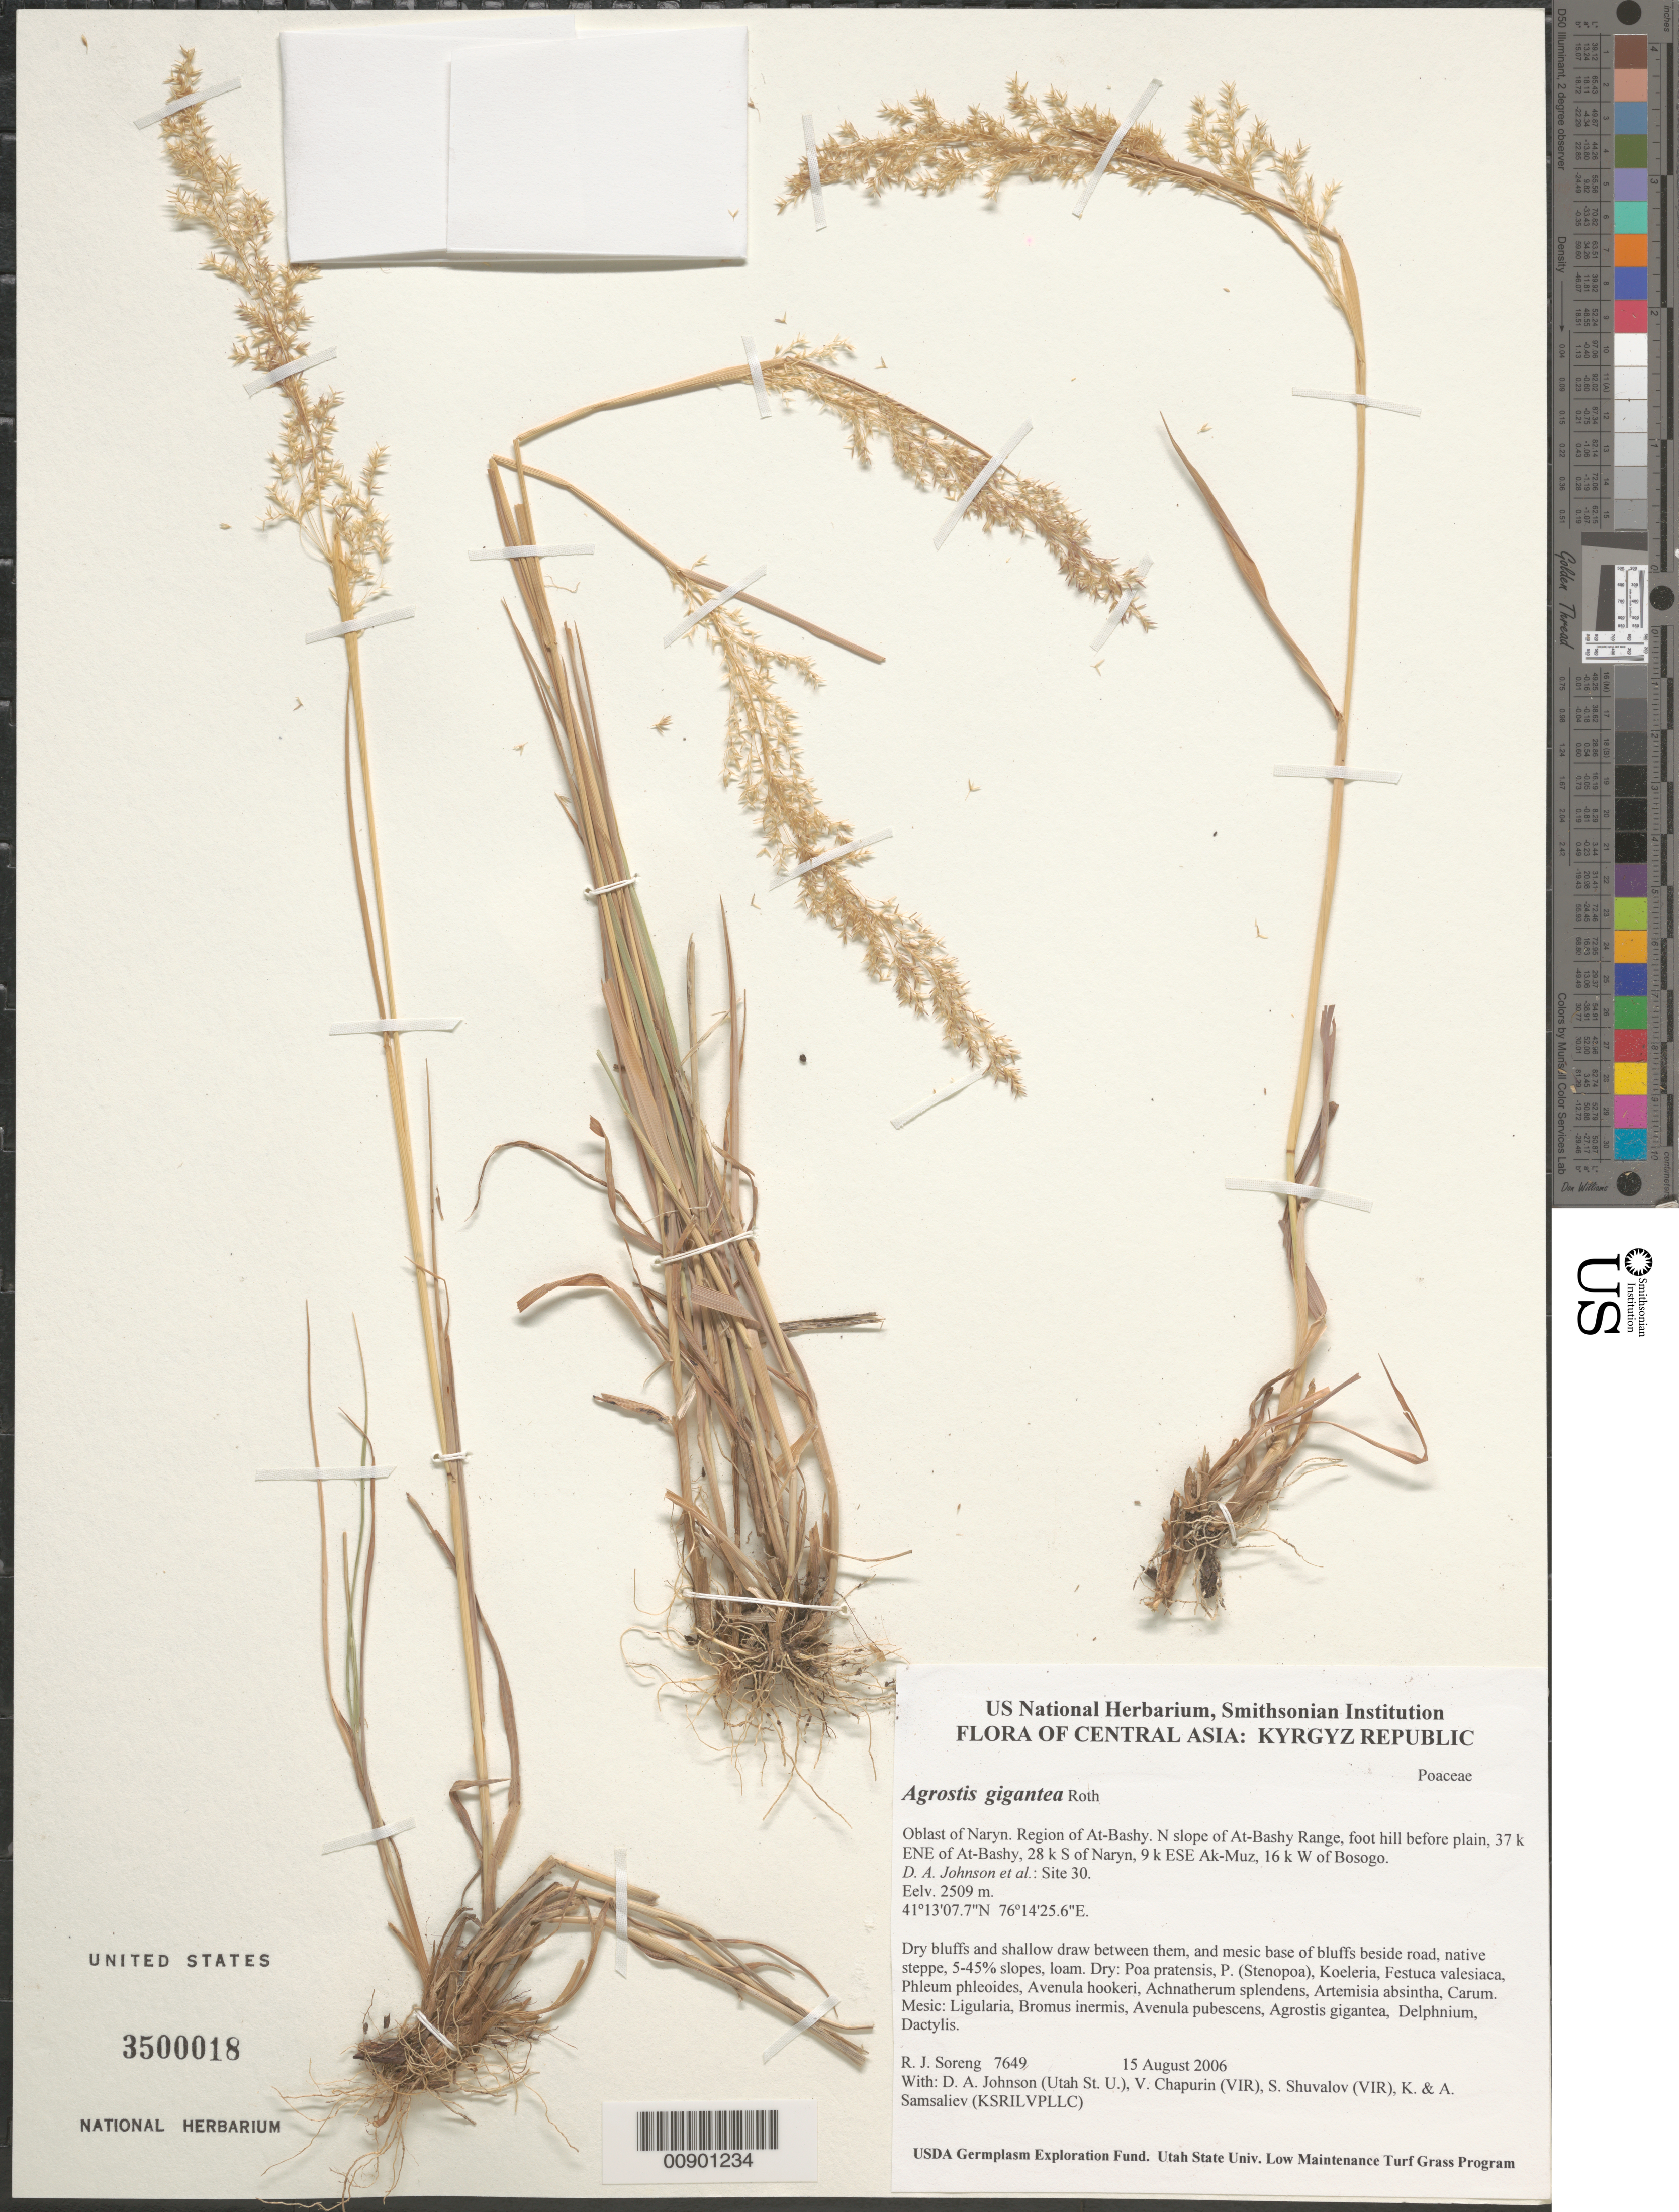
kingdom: Plantae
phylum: Tracheophyta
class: Liliopsida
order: Poales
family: Poaceae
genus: Agrostis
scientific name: Agrostis gigantea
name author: Roth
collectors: R. J. Soreng, D. Johnson, S. Shuvalov, V. Chapurin, K. Samsaliev & A. Samsaliev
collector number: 7649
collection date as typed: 15 Aug 2006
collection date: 2006-08-15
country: Kyrgyzstan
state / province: Naryn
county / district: At-Bashy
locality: N slope of At-Bashy Range, foot hill before plain, 37 km ENE of At-Bashy, 28 km S of Naryn, 9 km ESE Ak-Muz, 16 km W of Bosogo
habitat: Dry bluffs and shallow draw between them, and mesic base of bluffs beside road, native steppe, 5-45% slopes, loam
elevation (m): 2509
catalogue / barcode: US 3500018